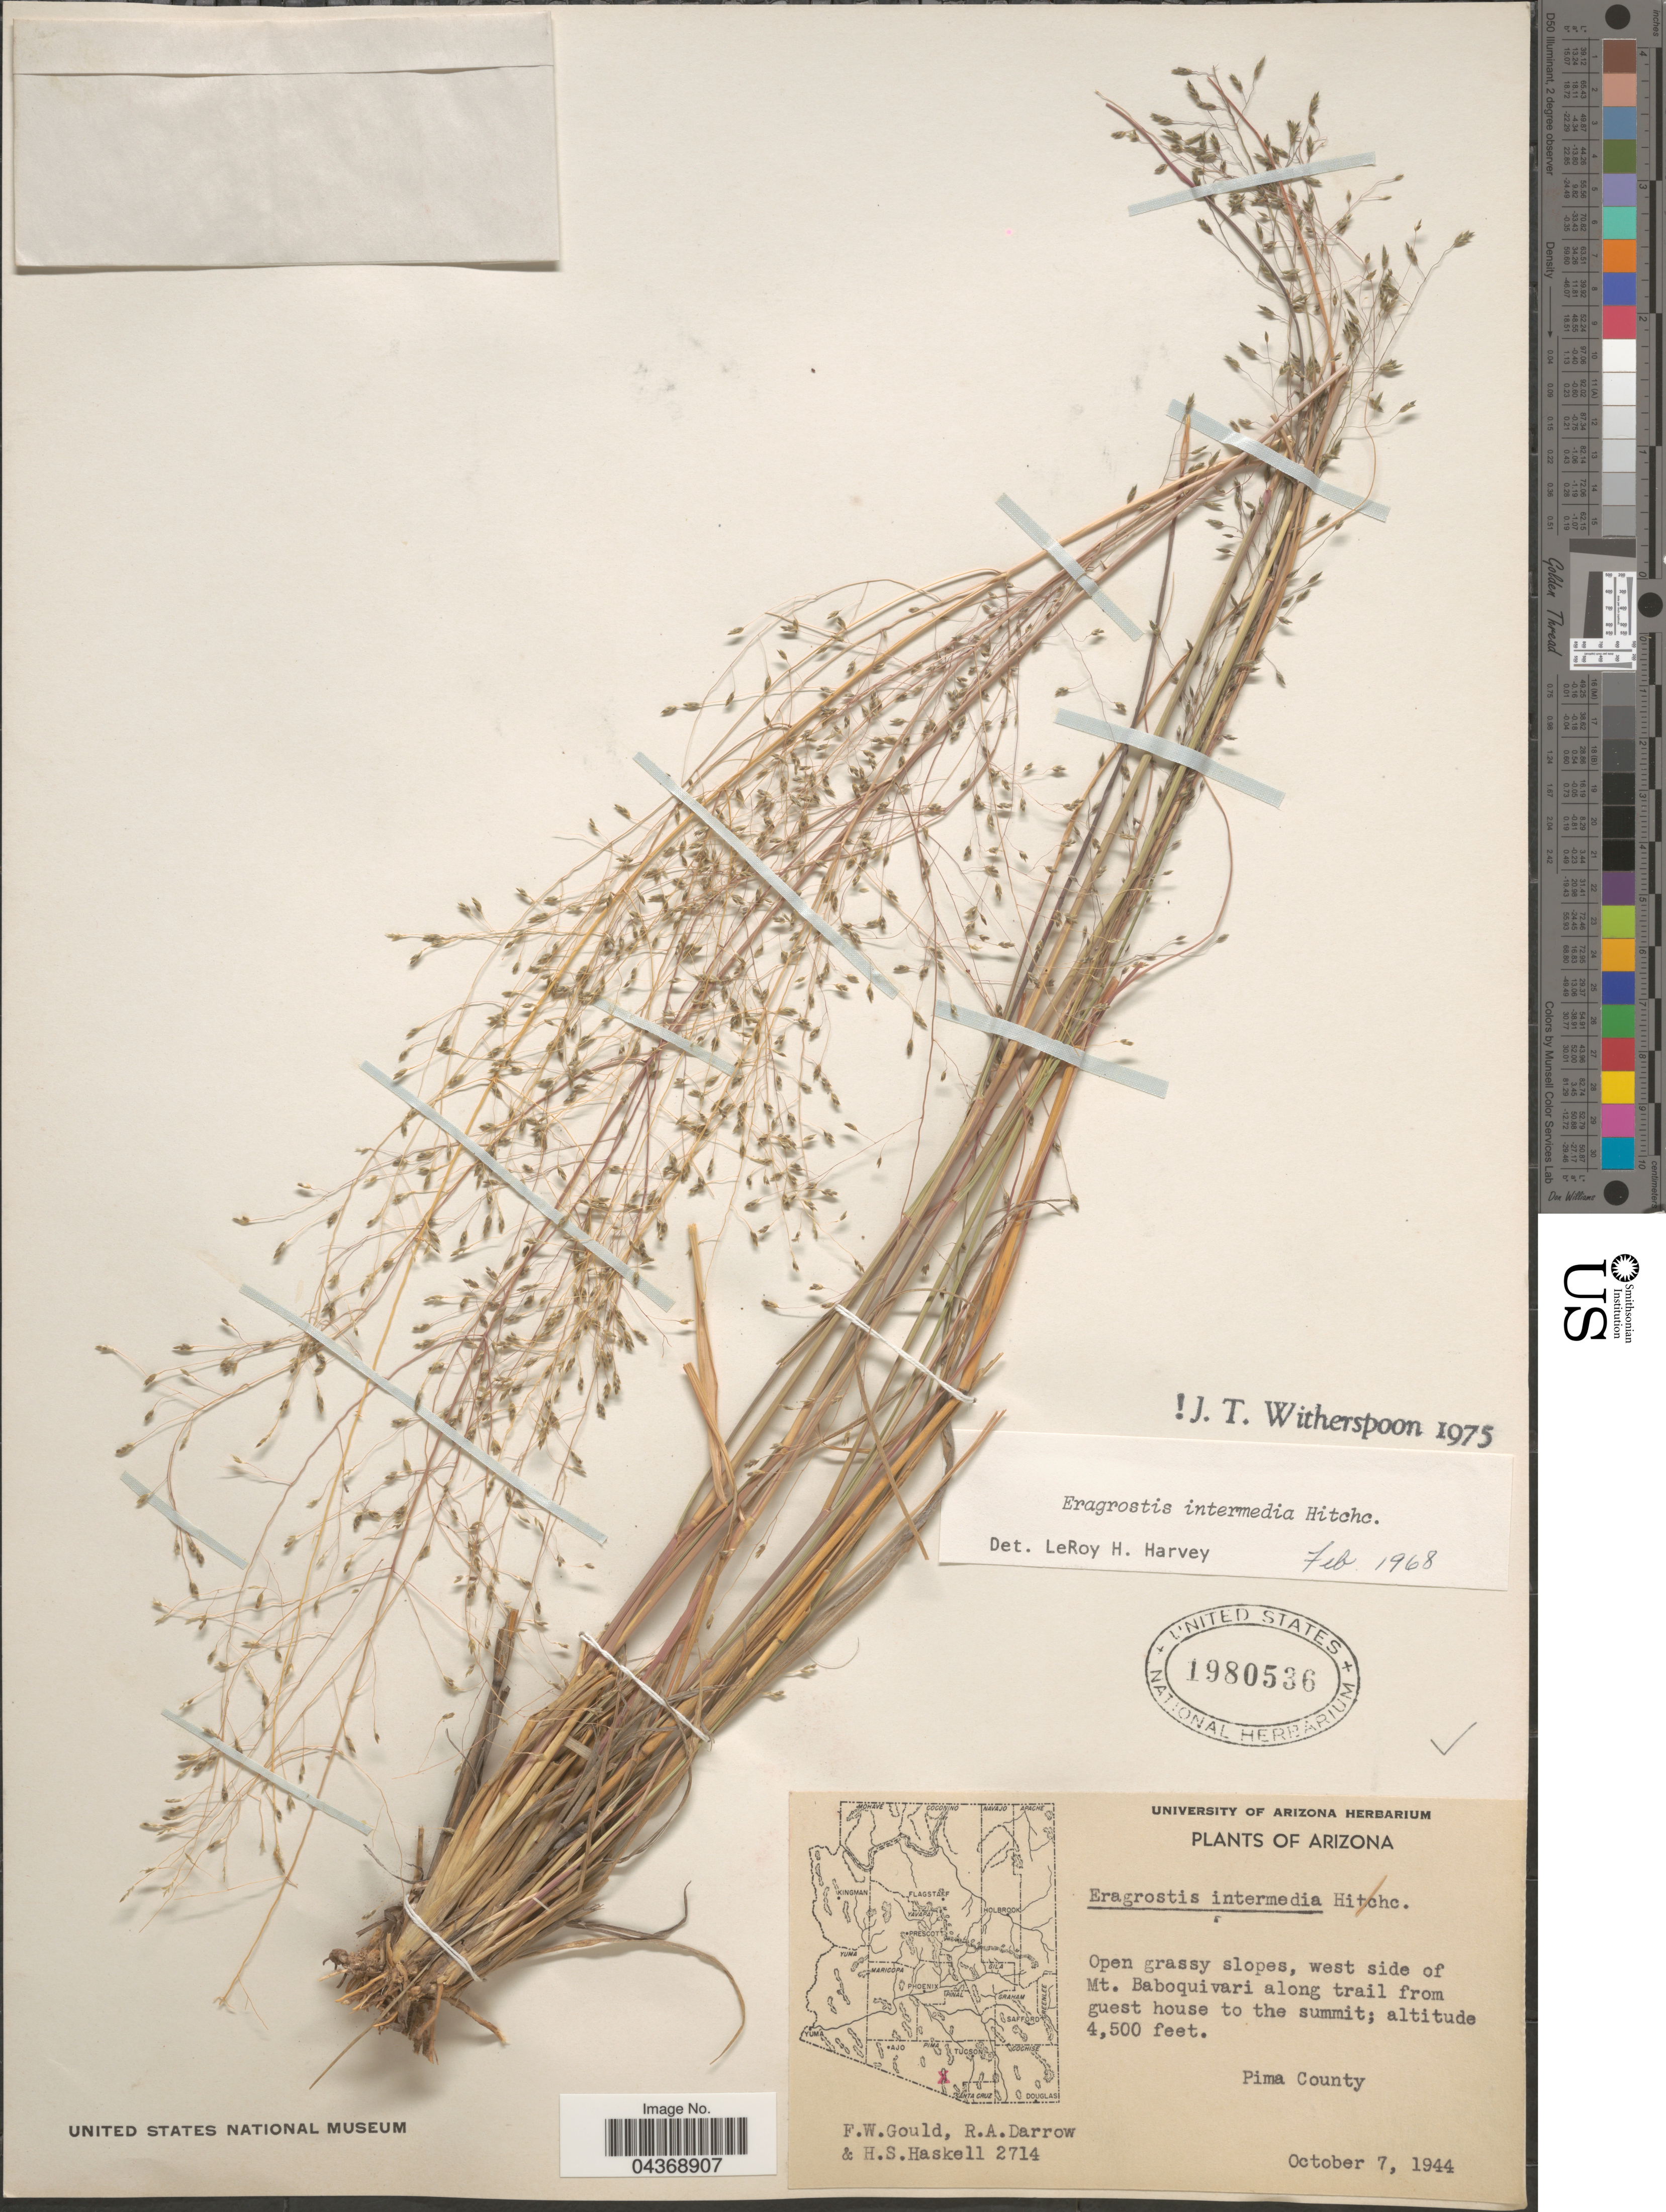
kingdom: Plantae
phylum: Tracheophyta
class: Liliopsida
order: Poales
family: Poaceae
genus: Eragrostis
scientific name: Eragrostis intermedia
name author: Hitchc.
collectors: F. W. Gould, R. A. Darrow & H. Haskell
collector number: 2714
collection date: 1944-10-07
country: United States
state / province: Arizona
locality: West side of Mt. Baboquivari along trail from guest house to the summit. Pima County.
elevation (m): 1372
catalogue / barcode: US 1980536